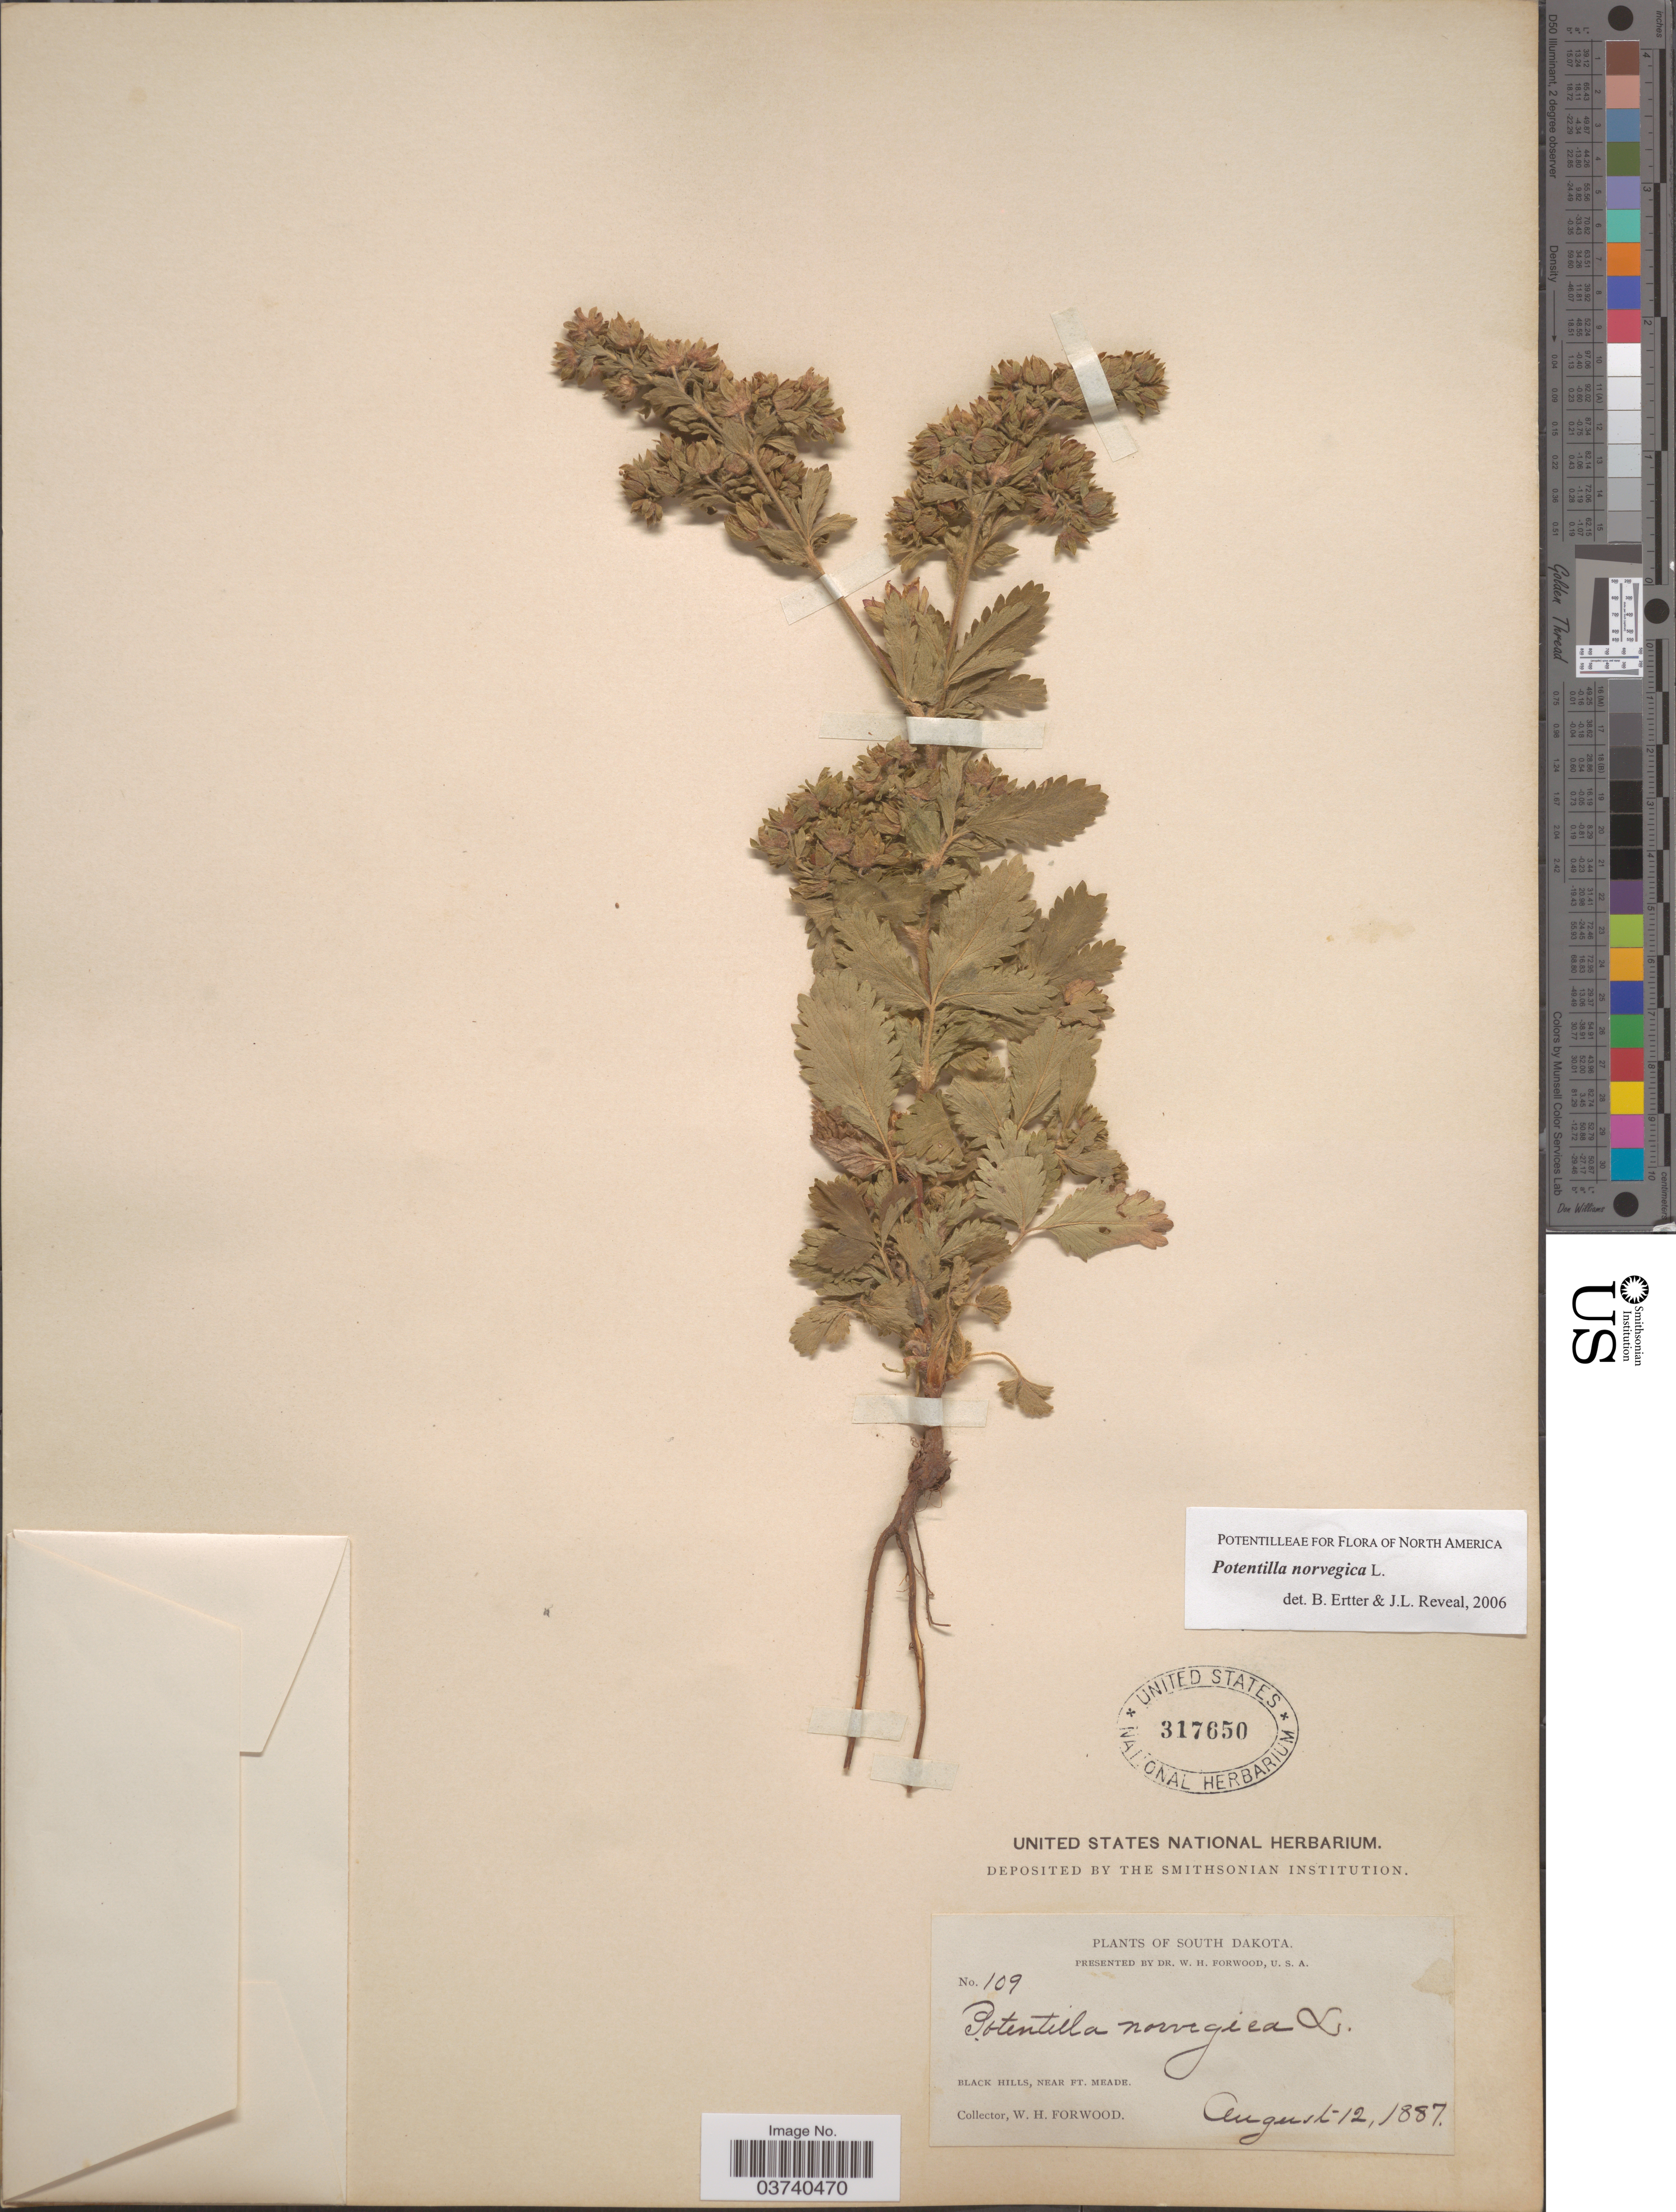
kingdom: Plantae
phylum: Tracheophyta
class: Magnoliopsida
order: Rosales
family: Rosaceae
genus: Potentilla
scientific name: Potentilla norvegica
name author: L.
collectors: W. Forwood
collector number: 109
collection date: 1887-08-12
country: United States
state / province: South Dakota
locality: Black Hills, near Ft. Meade.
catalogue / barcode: US 317650